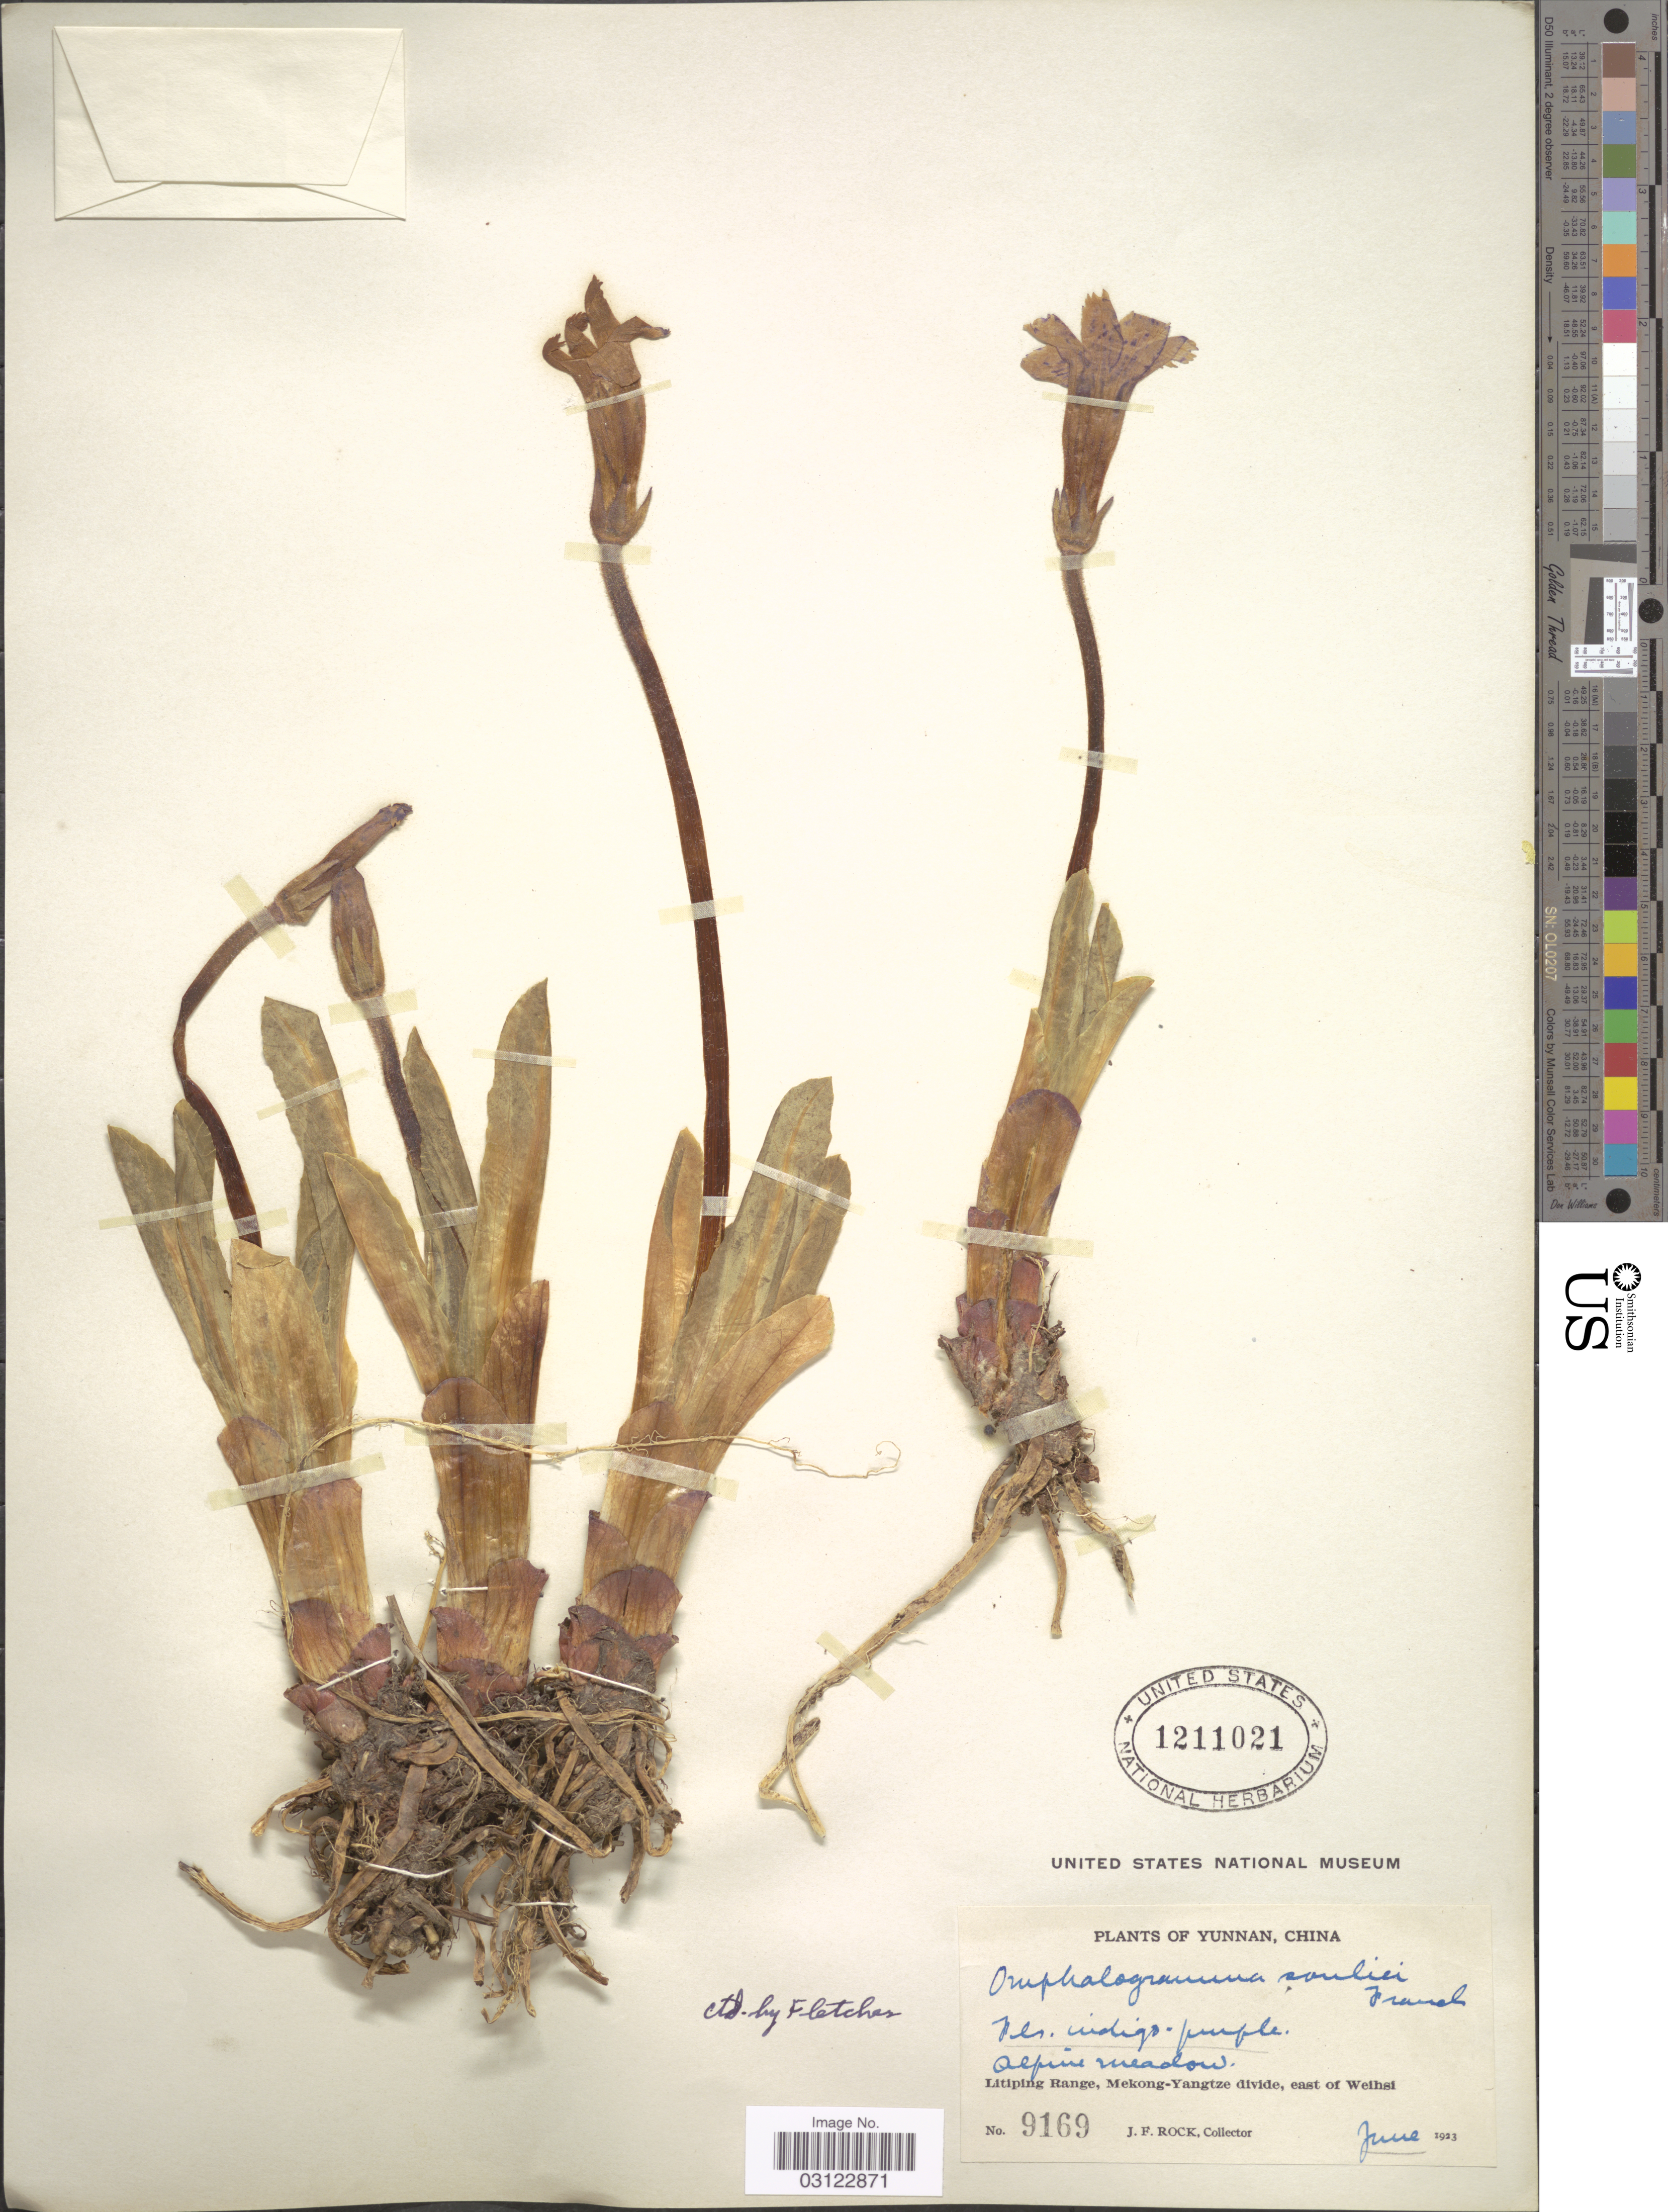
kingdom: Plantae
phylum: Tracheophyta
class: Magnoliopsida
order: Ericales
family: Primulaceae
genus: Omphalogramma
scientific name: Omphalogramma souliei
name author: Franch.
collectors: J. Rock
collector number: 9169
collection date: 1923-06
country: China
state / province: Yunnan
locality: Alpine meadow. Litiping Range, Mekong-Yangtze divide, east of Weihsi.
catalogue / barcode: US 1211021